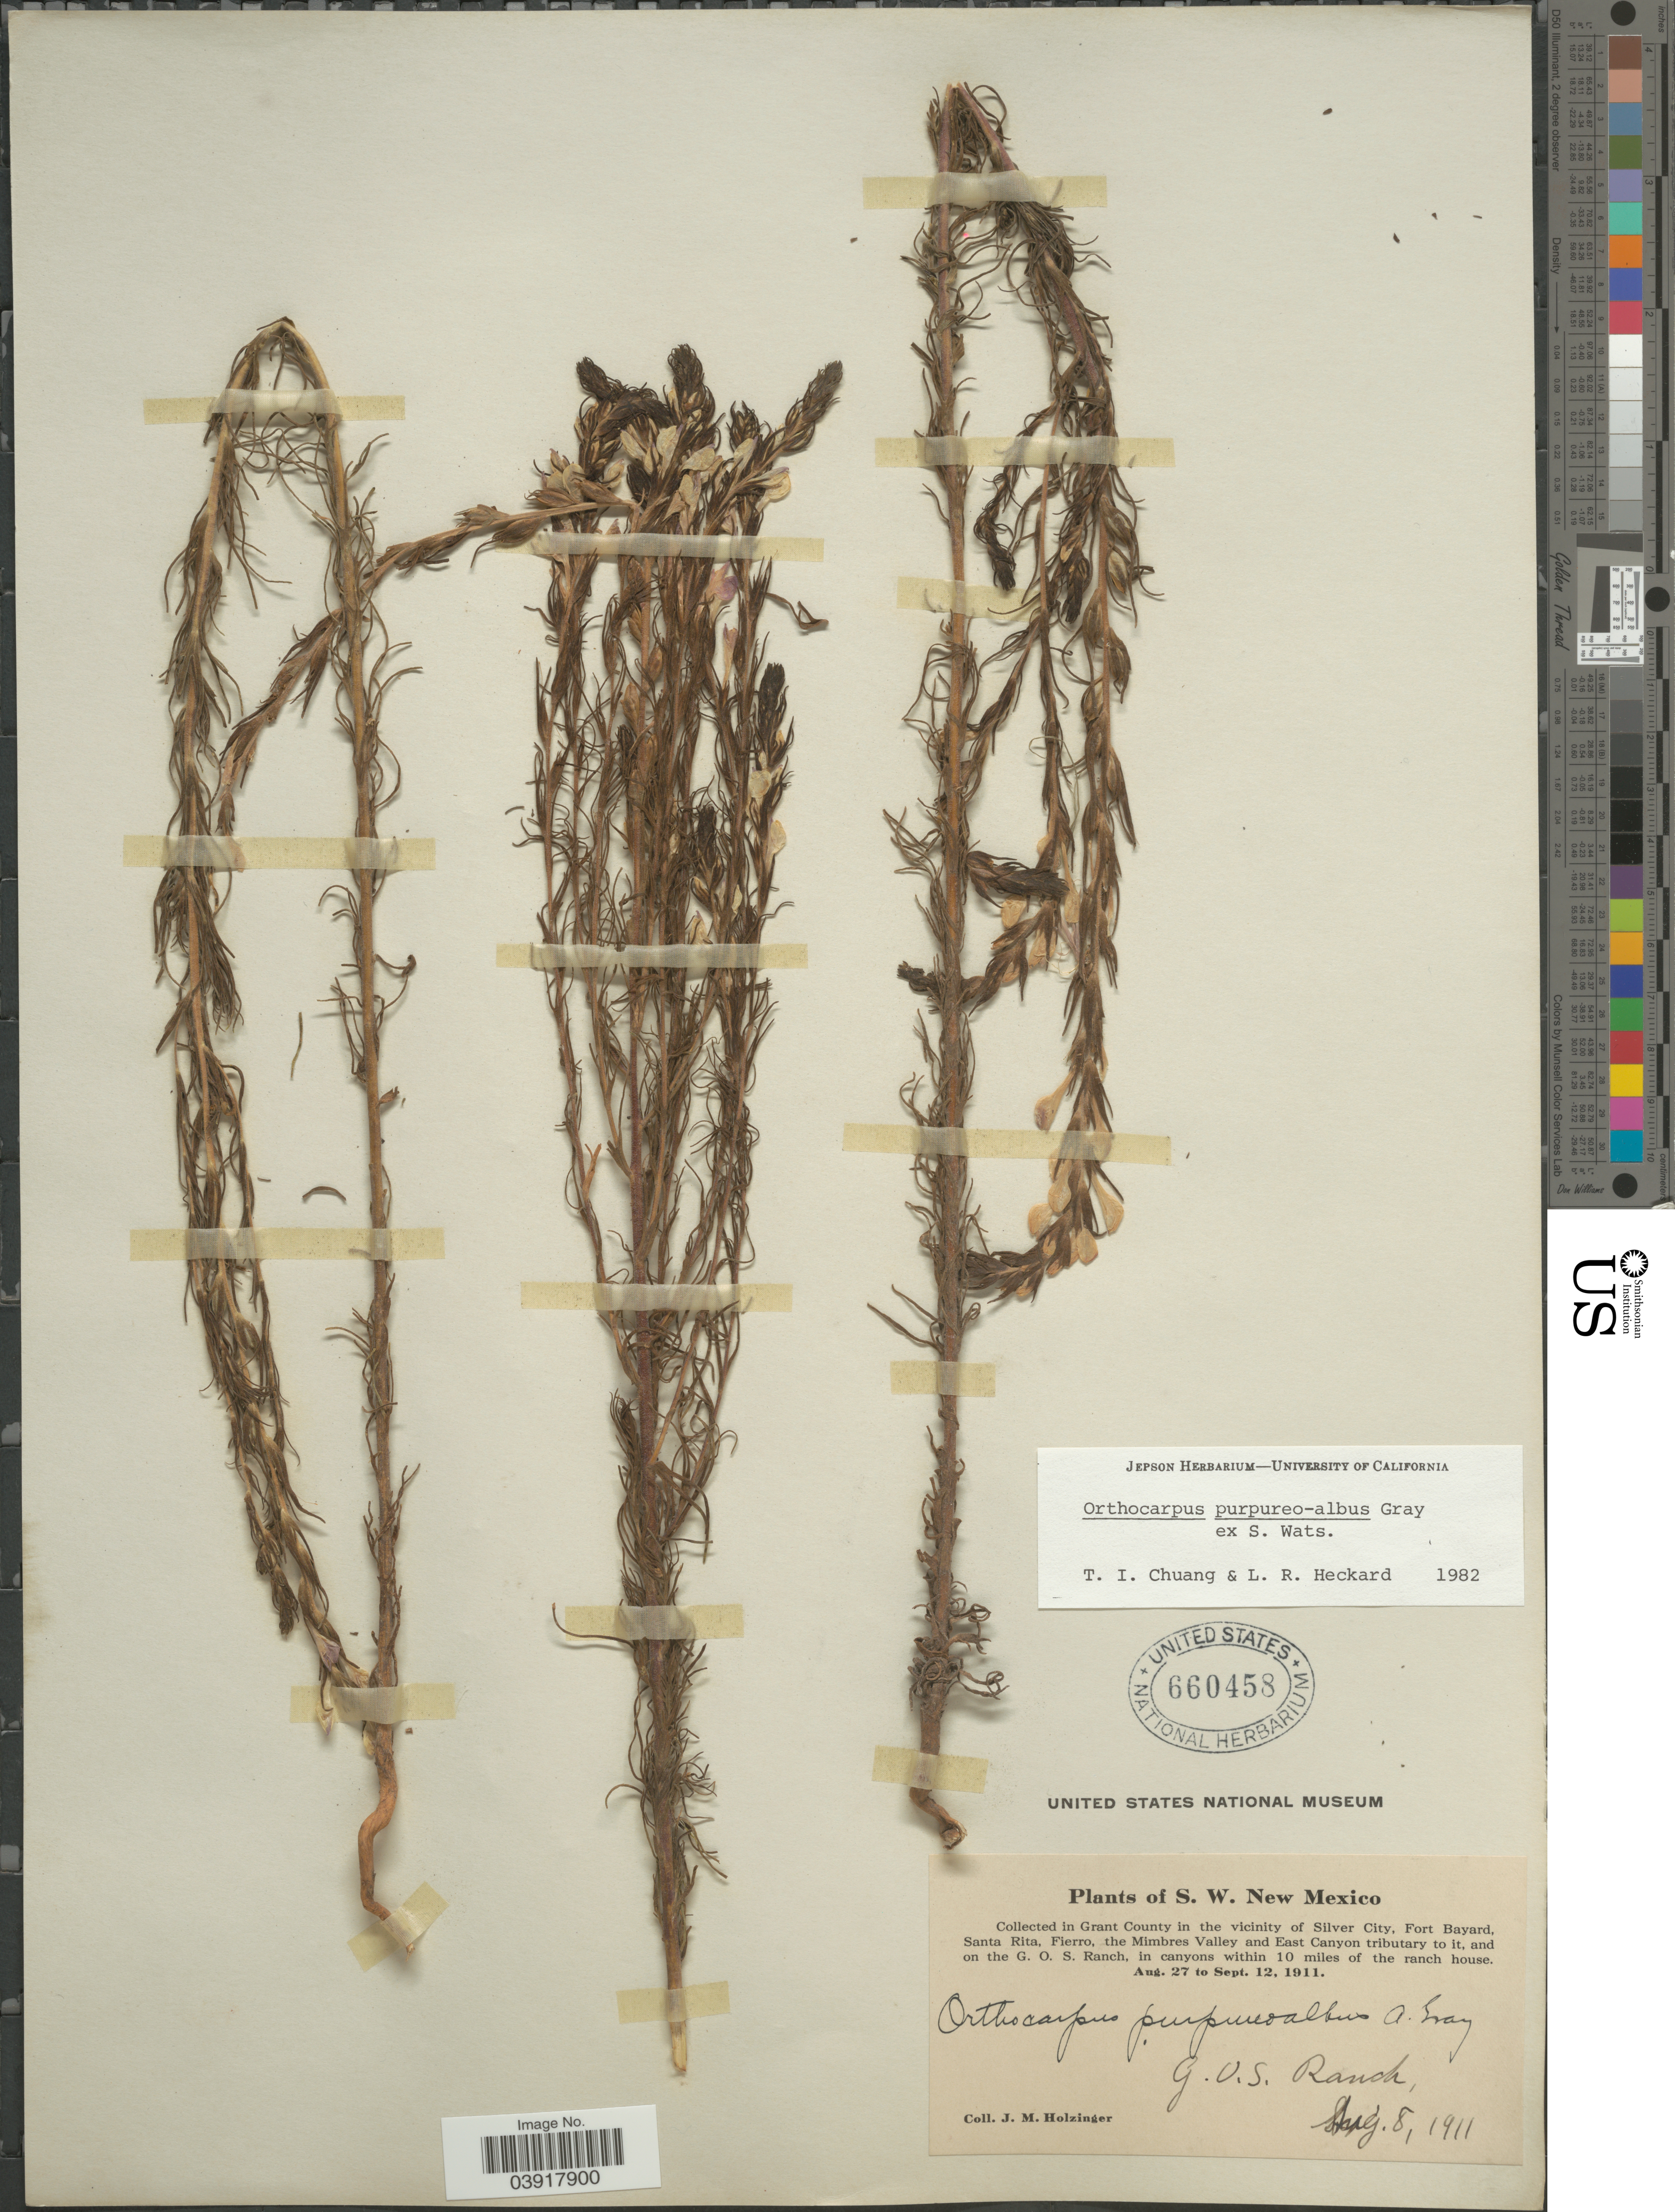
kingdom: Plantae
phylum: Tracheophyta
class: Magnoliopsida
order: Lamiales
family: Orobanchaceae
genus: Orthocarpus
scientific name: Orthocarpus purpureo-albus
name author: A. Gray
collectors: J. M. Holzinger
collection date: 1911-08-08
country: United States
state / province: New Mexico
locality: S. W. New Mexico. Grant County in the vicinity of Silver City, Fort Bayard, Santa Rita, Fierro, the Mimbres Valley and East Canyon tributary to it, and on the G. O. S. Ranch, in canyons within 10 miles of the ranch house. G. O. S. Ranch.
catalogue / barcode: US 660458